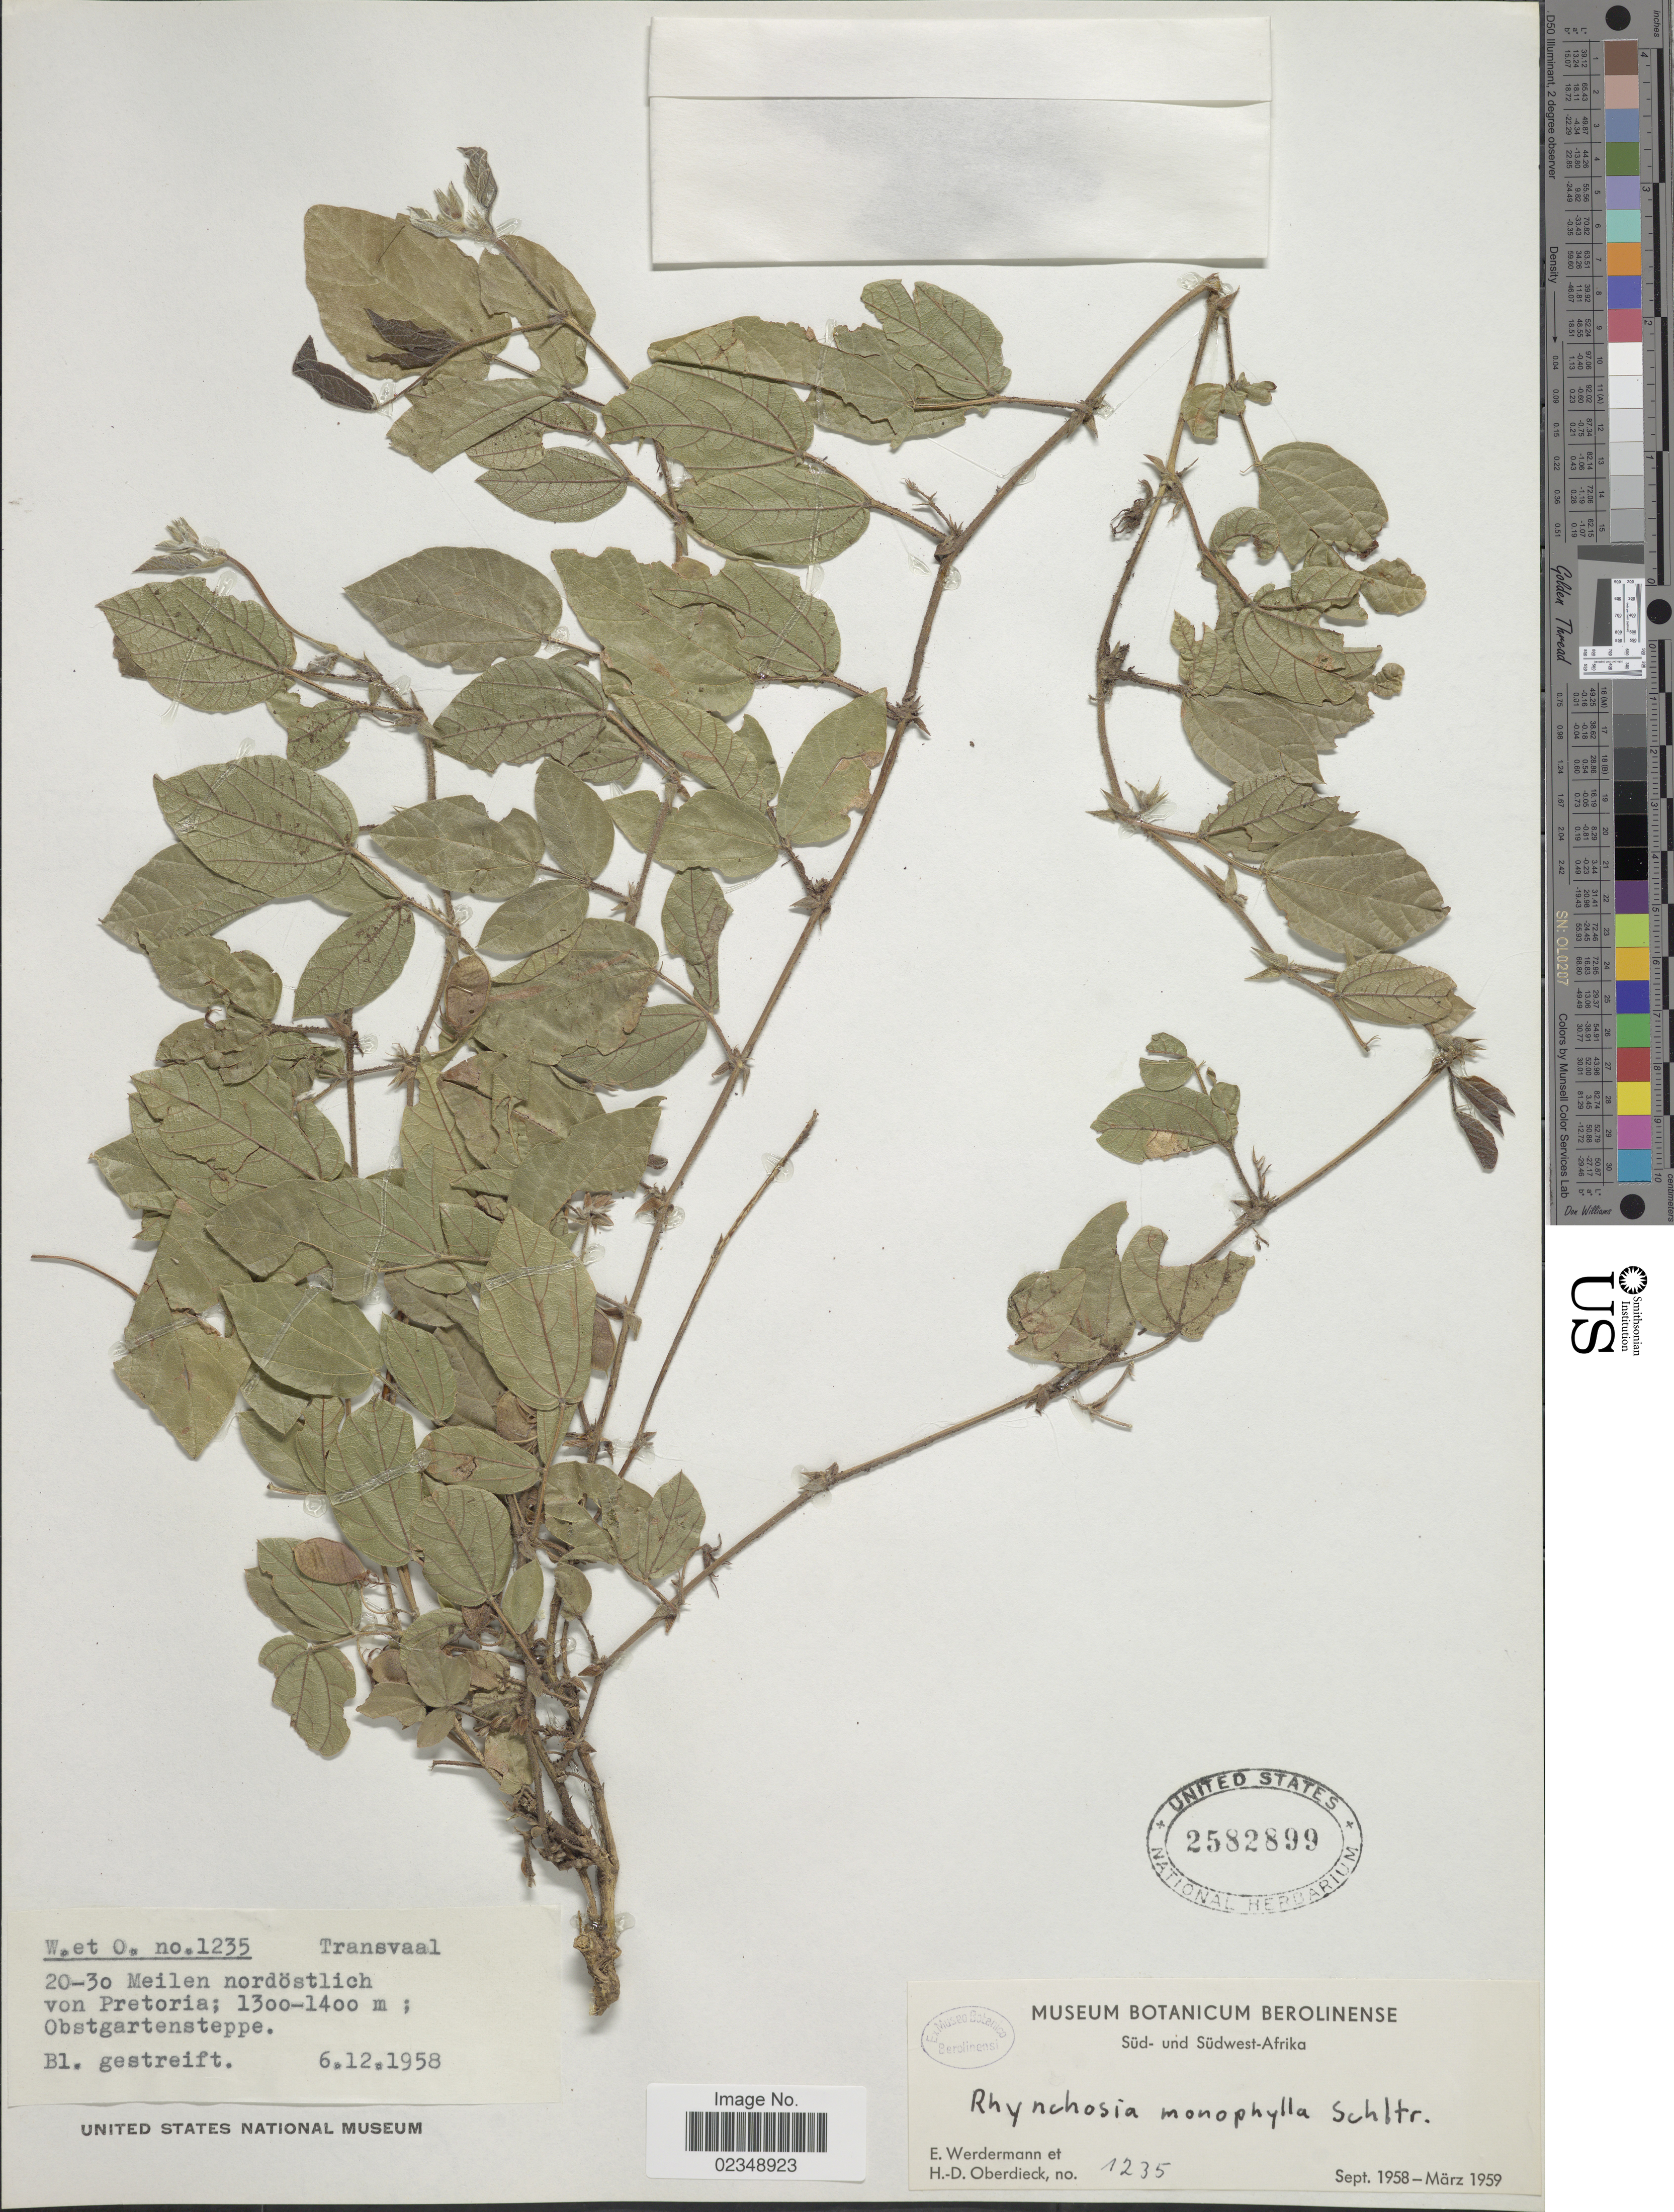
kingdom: Plantae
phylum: Tracheophyta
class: Magnoliopsida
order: Fabales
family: Fabaceae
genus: Rhynchosia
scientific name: Rhynchosia monophylla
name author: Schltr.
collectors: E. Wedermann & H. Oberdieck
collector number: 1235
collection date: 1958-12-06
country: South Africa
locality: Süd- und Südwest-Afrika. Transvaal. 20-30 Meilen nordöstlich von Pretoria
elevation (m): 1300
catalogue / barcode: US 2582899